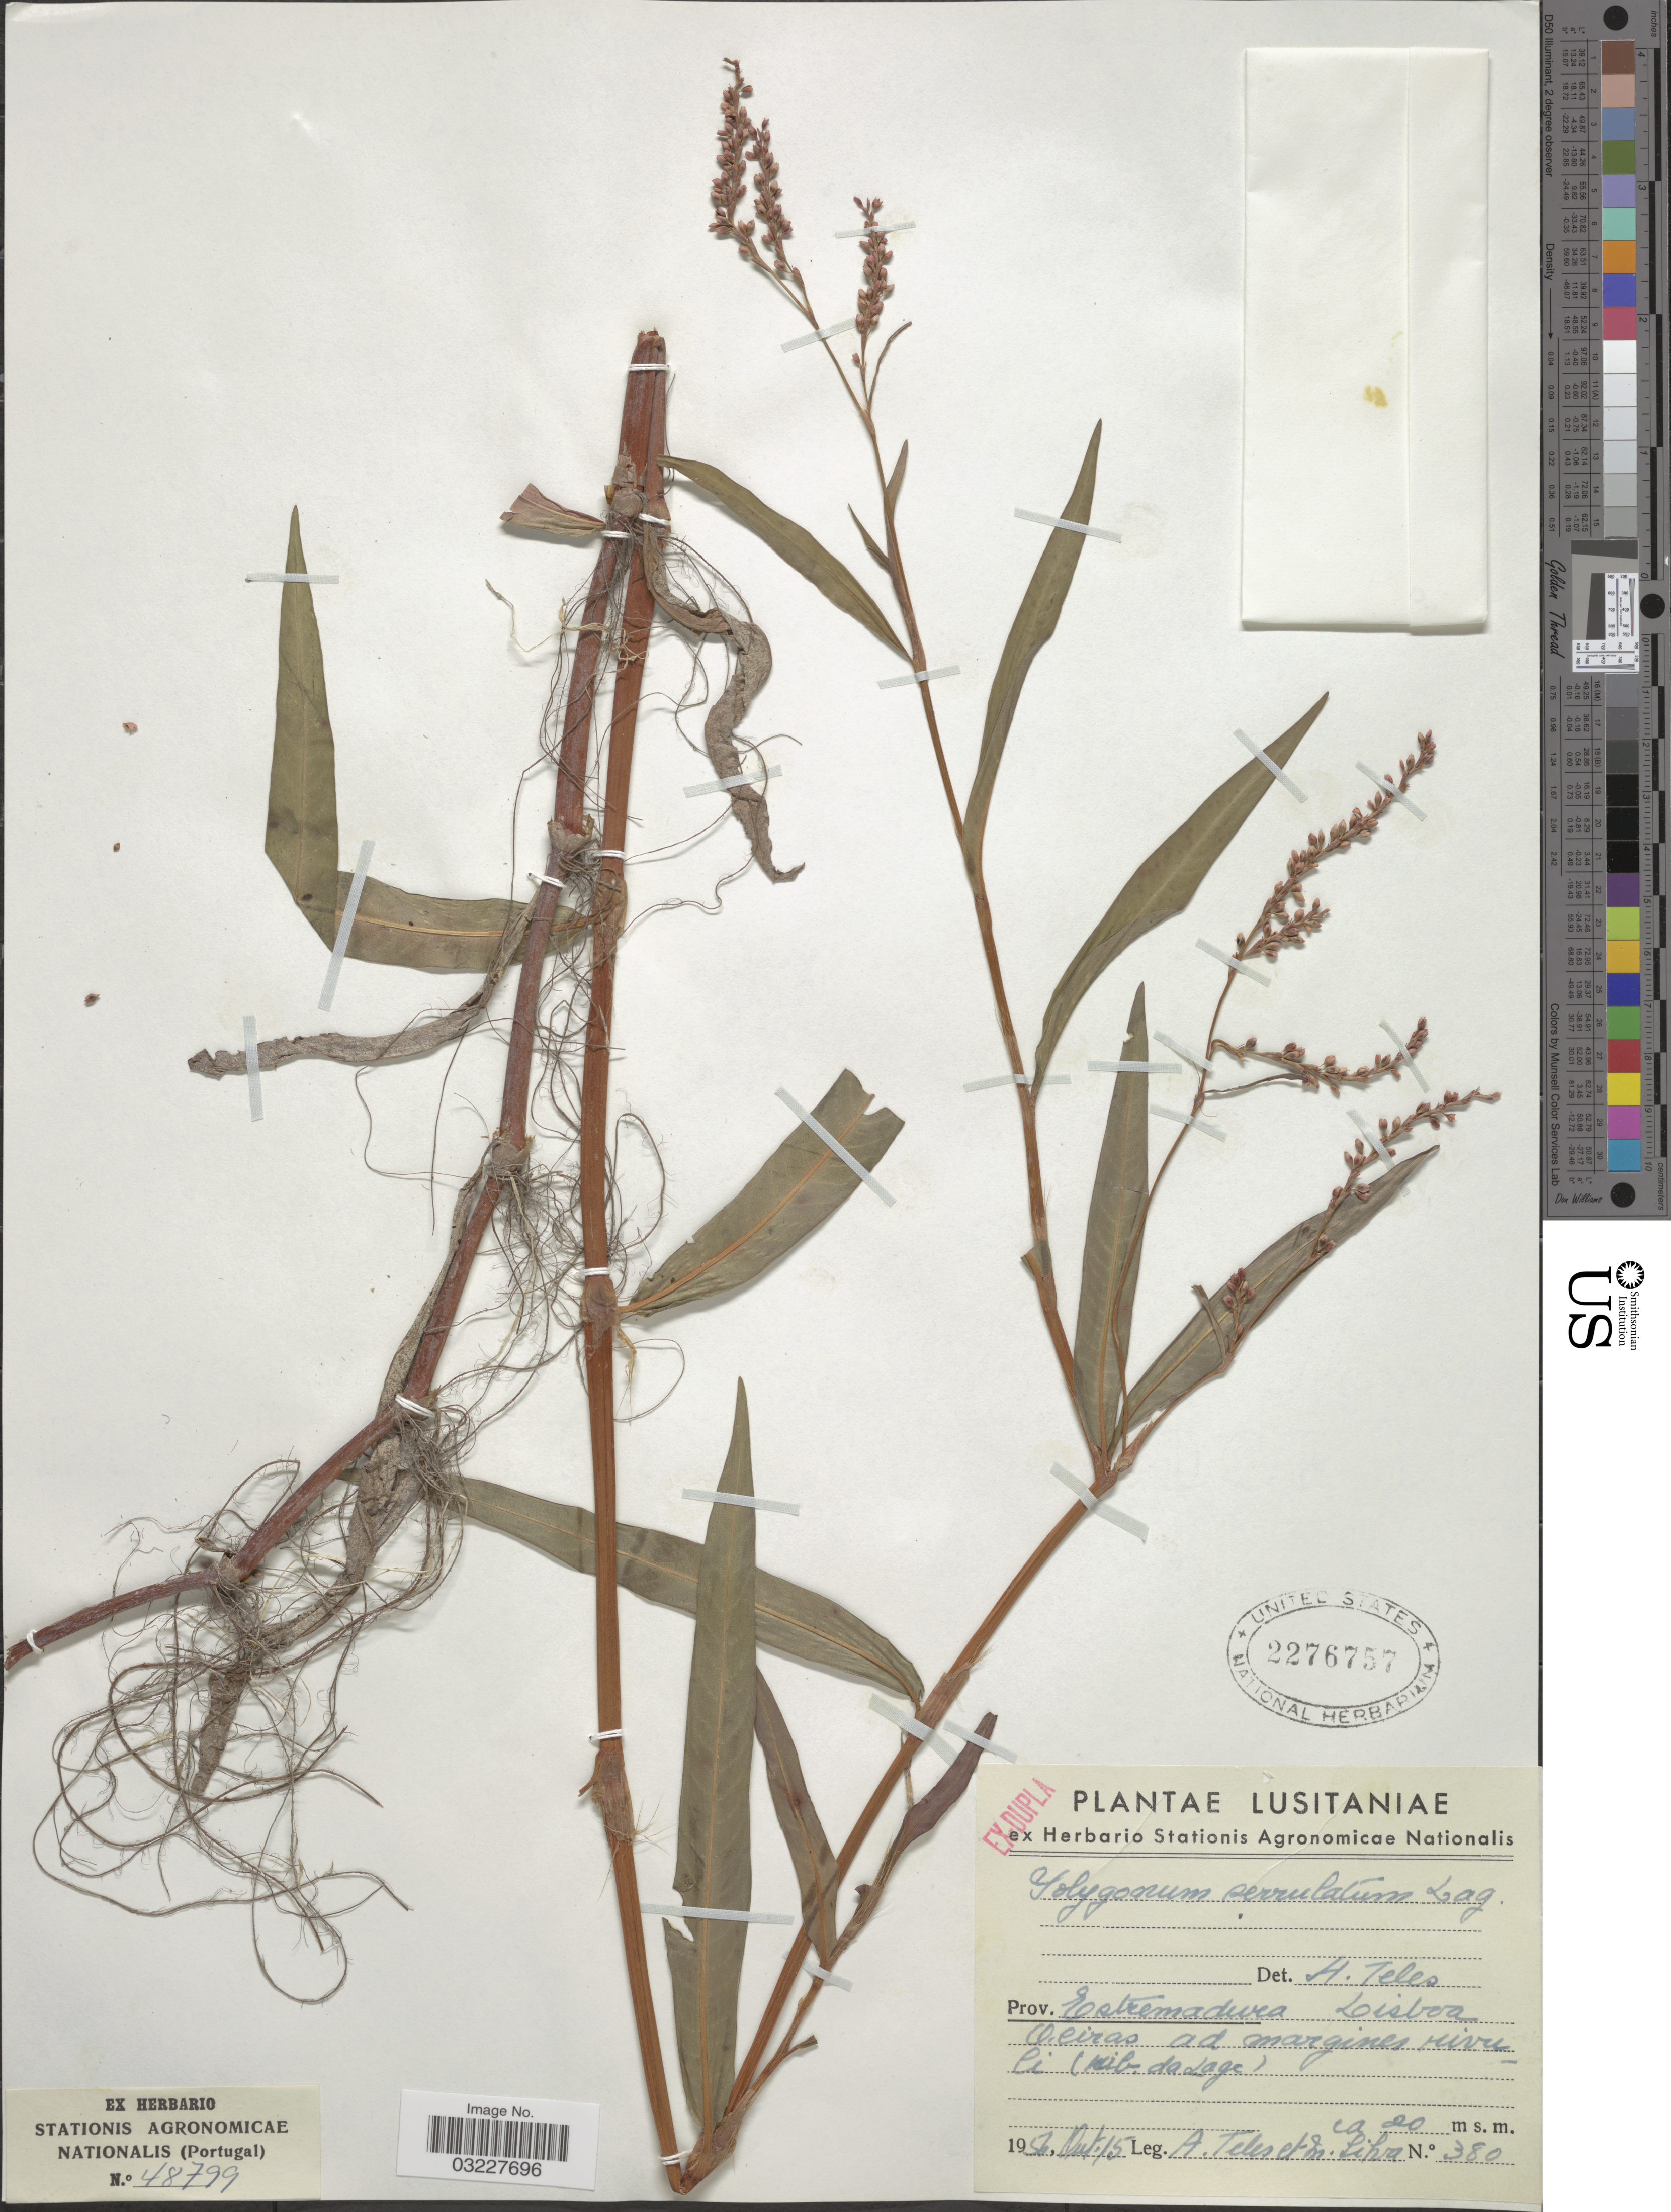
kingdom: Plantae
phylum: Tracheophyta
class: Magnoliopsida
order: Caryophyllales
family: Polygonaceae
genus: Polygonum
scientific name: Polygonum serrulatum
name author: Lag.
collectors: A. Teles & M. Liha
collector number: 380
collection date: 1956-08-15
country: Portugal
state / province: Lisboa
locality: Lusitania. Prov. Estremadura. Cleiras ad margines rivuli (rib. da Lage). [interpreted]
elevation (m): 20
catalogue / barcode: US 2276757